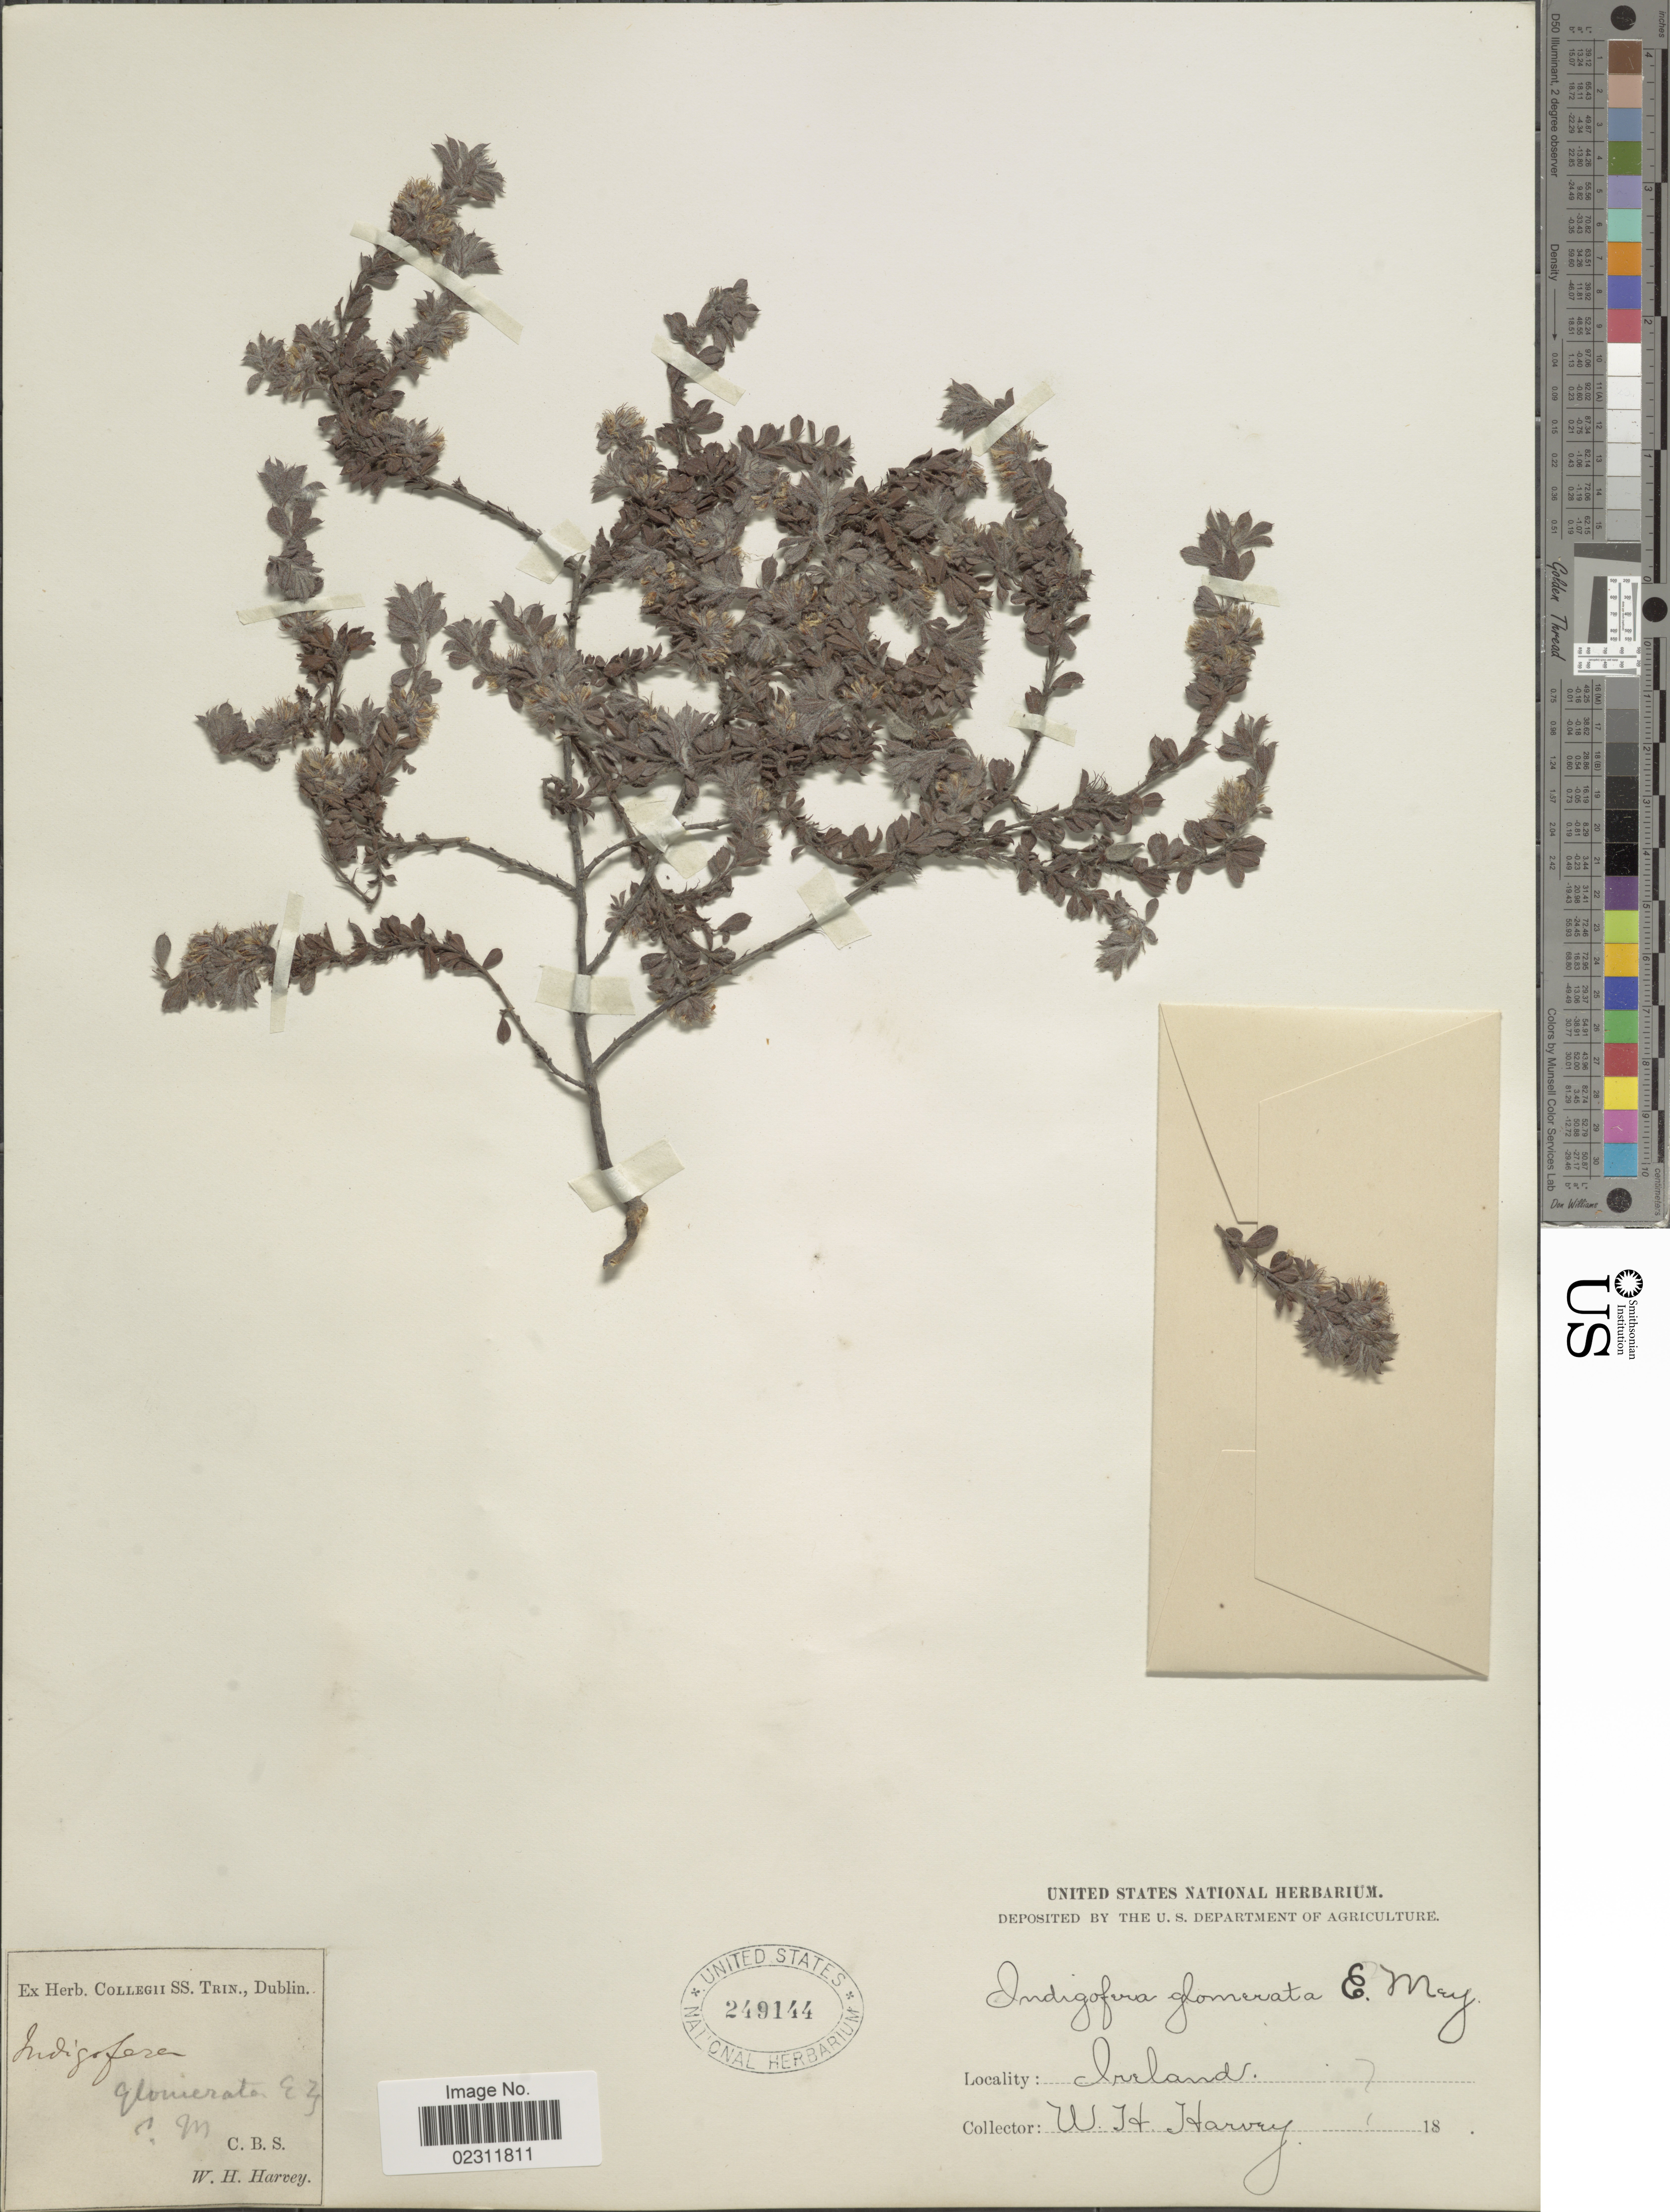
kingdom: Plantae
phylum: Tracheophyta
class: Magnoliopsida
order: Fabales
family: Fabaceae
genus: Indigofera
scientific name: Indigofera glomerata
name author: E. Mey.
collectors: W. Harvey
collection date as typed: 18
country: South Africa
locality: C.B.S. [=Caput Bona Spei, Cape of Good Hope] [erroneously as "Ireland" on label]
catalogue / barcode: US 249144